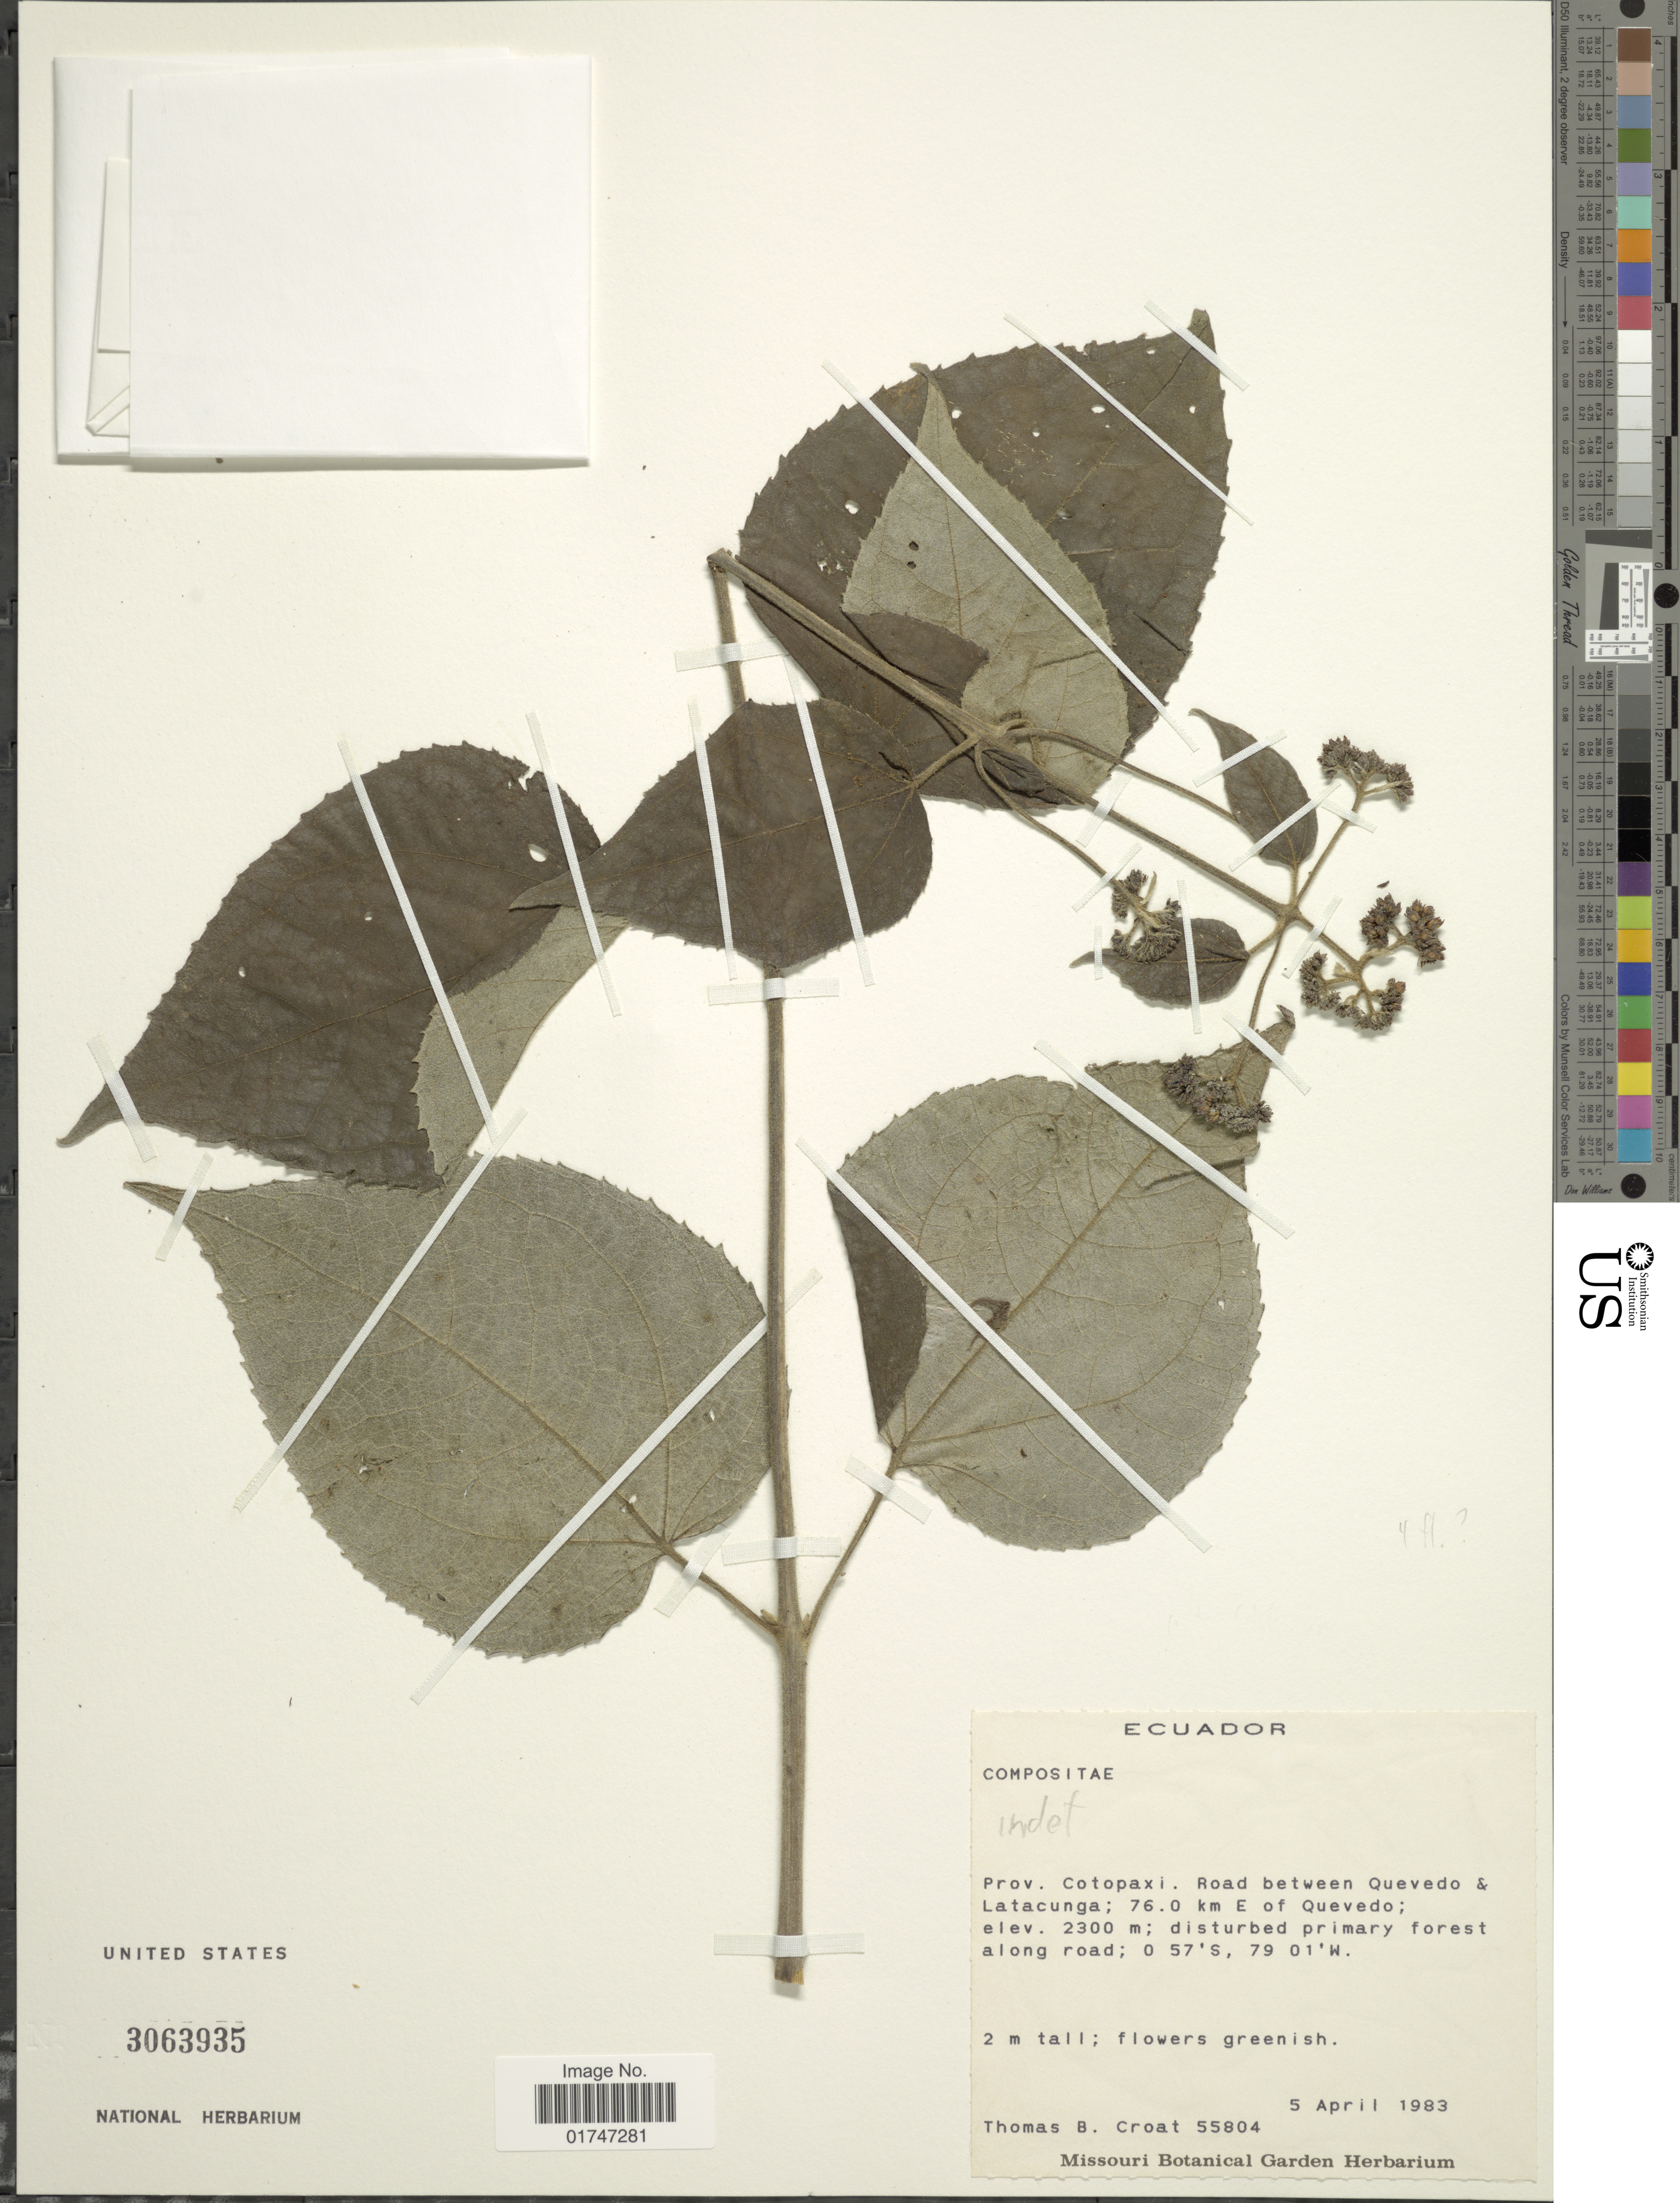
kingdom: Plantae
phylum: Tracheophyta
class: Magnoliopsida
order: Asterales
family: Asteraceae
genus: Clibadium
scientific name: Clibadium sp.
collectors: T. B. Croat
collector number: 55804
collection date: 1983-04-05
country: Ecuador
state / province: Cotopaxi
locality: Road between Quevedo & Latacunga; 76.0 km E of Quevedo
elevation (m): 2300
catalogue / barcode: US 3063935